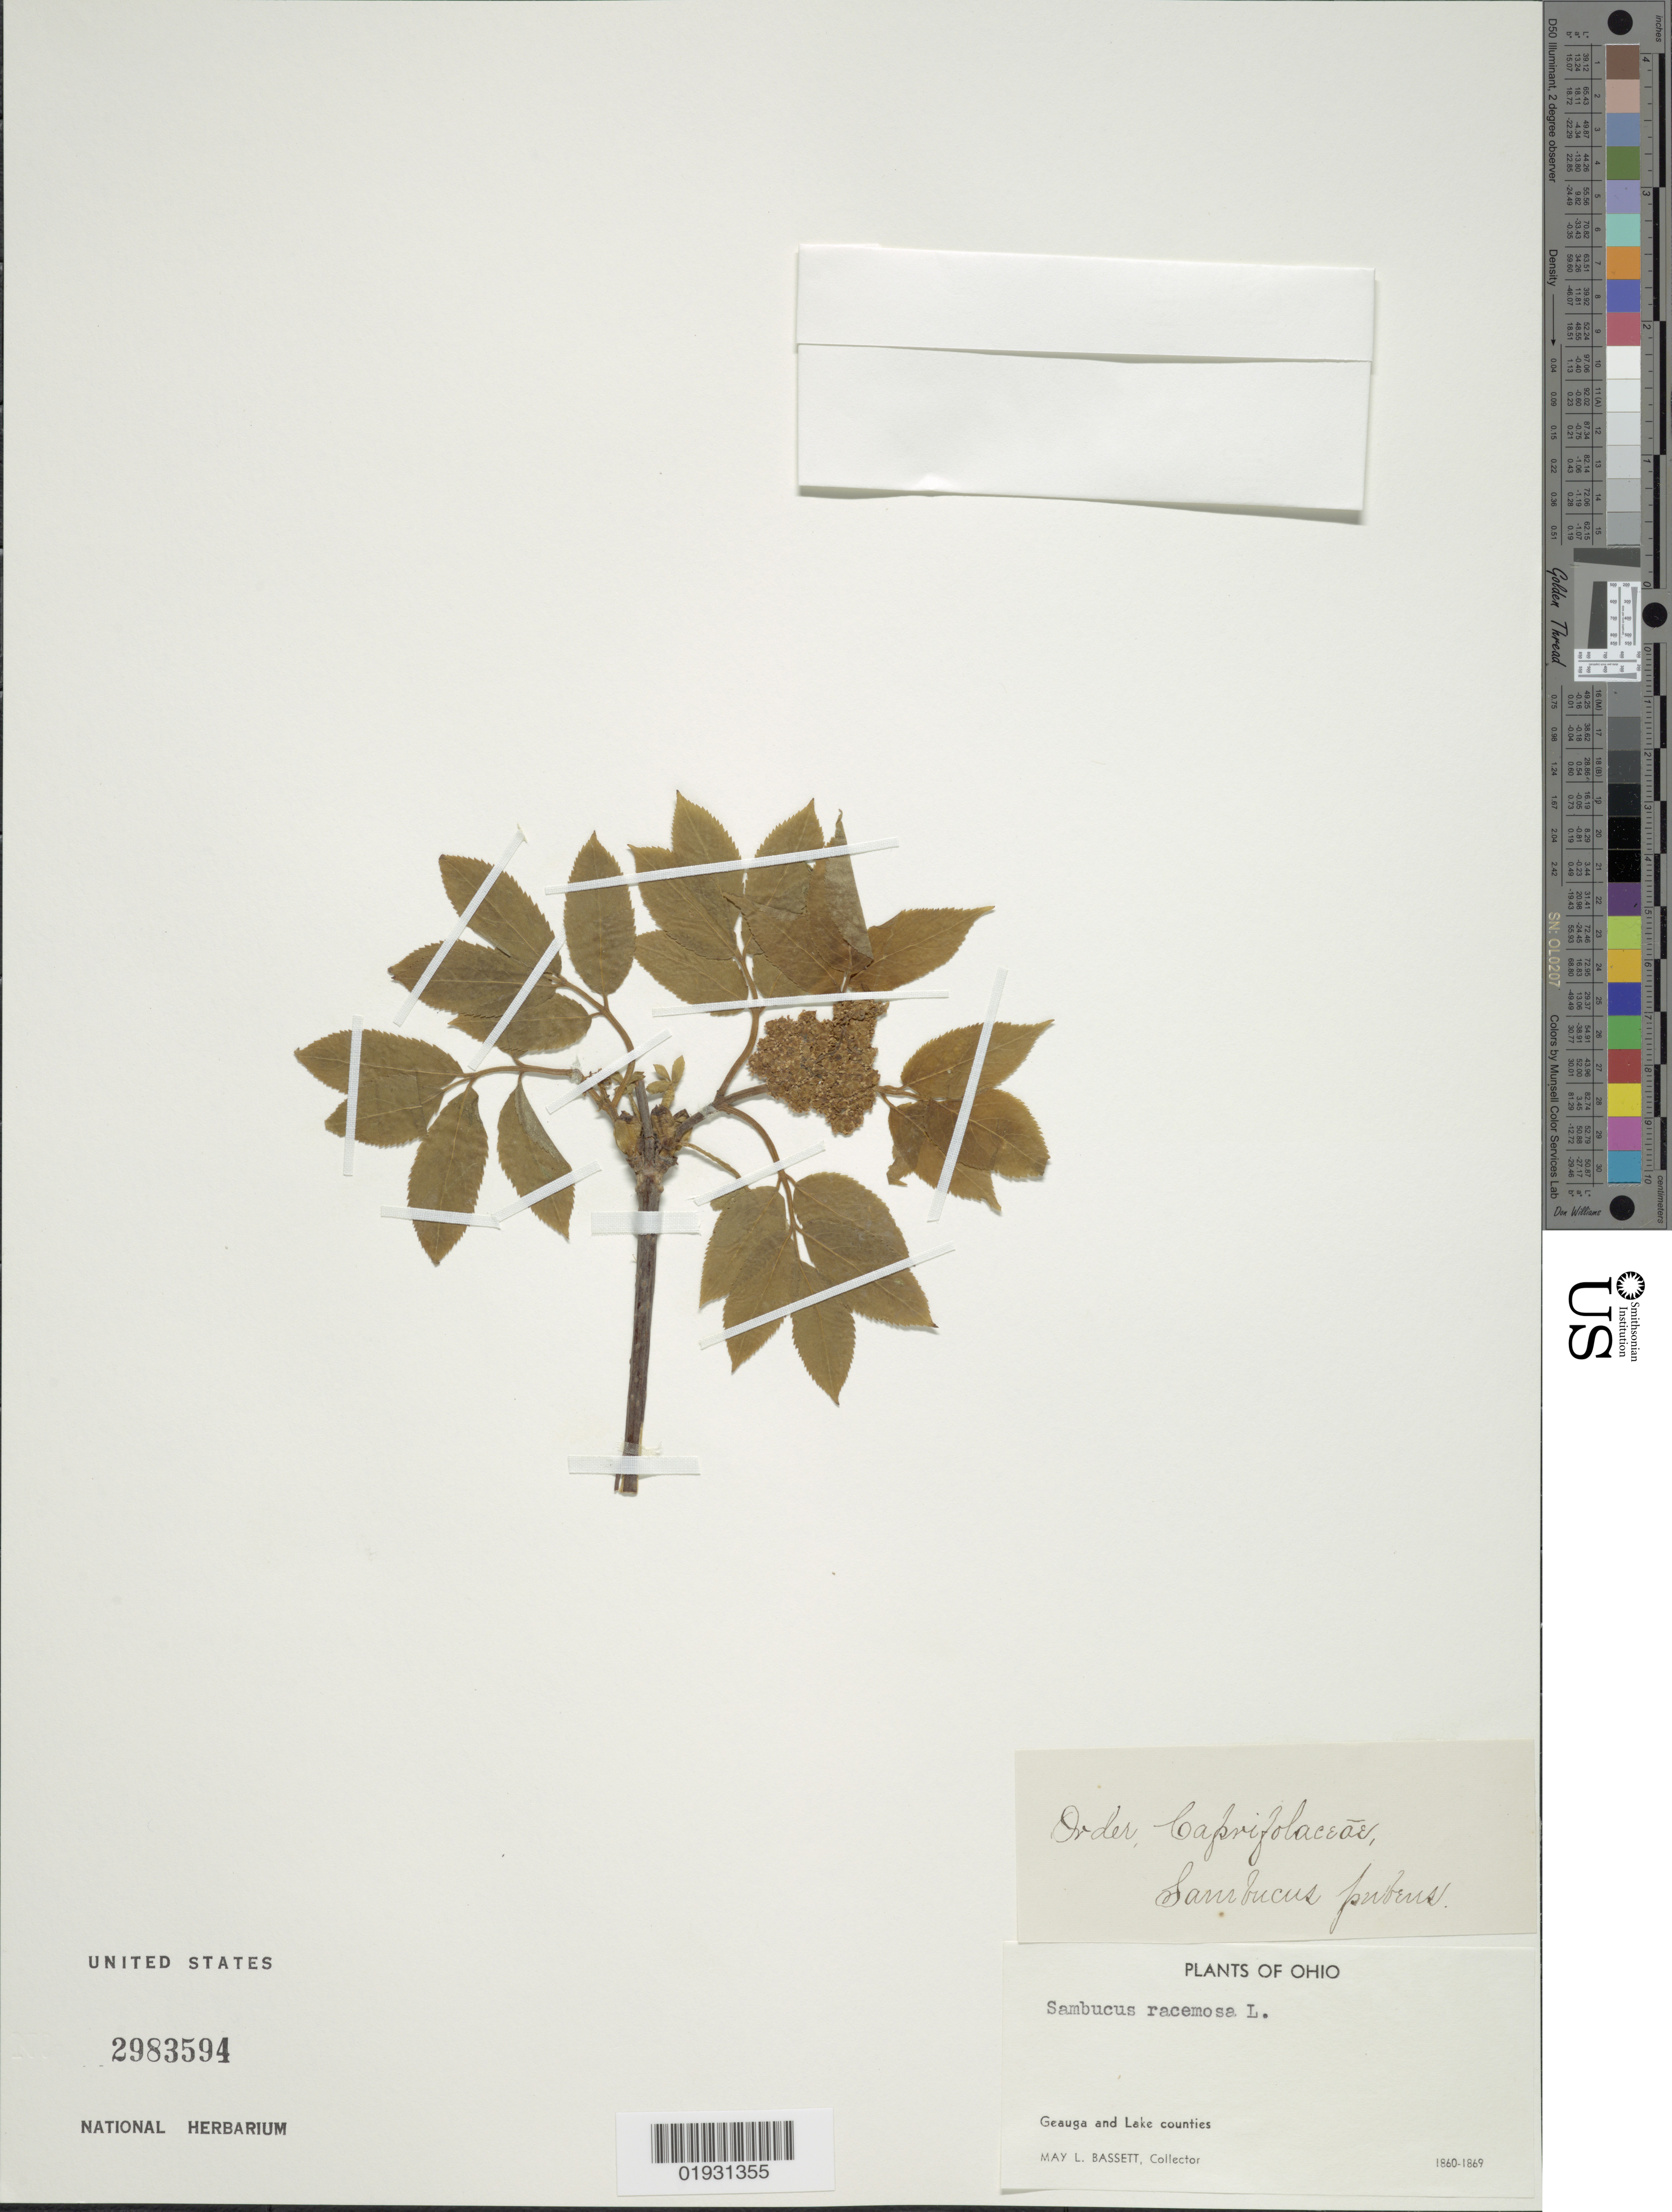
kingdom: Plantae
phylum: Tracheophyta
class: Magnoliopsida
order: Dipsacales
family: Viburnaceae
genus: Sambucus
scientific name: Sambucus racemosa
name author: L.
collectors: M. L. Bassett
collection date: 1860/1869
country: United States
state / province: Ohio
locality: Geauga and Lake counties.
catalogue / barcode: US 2983594